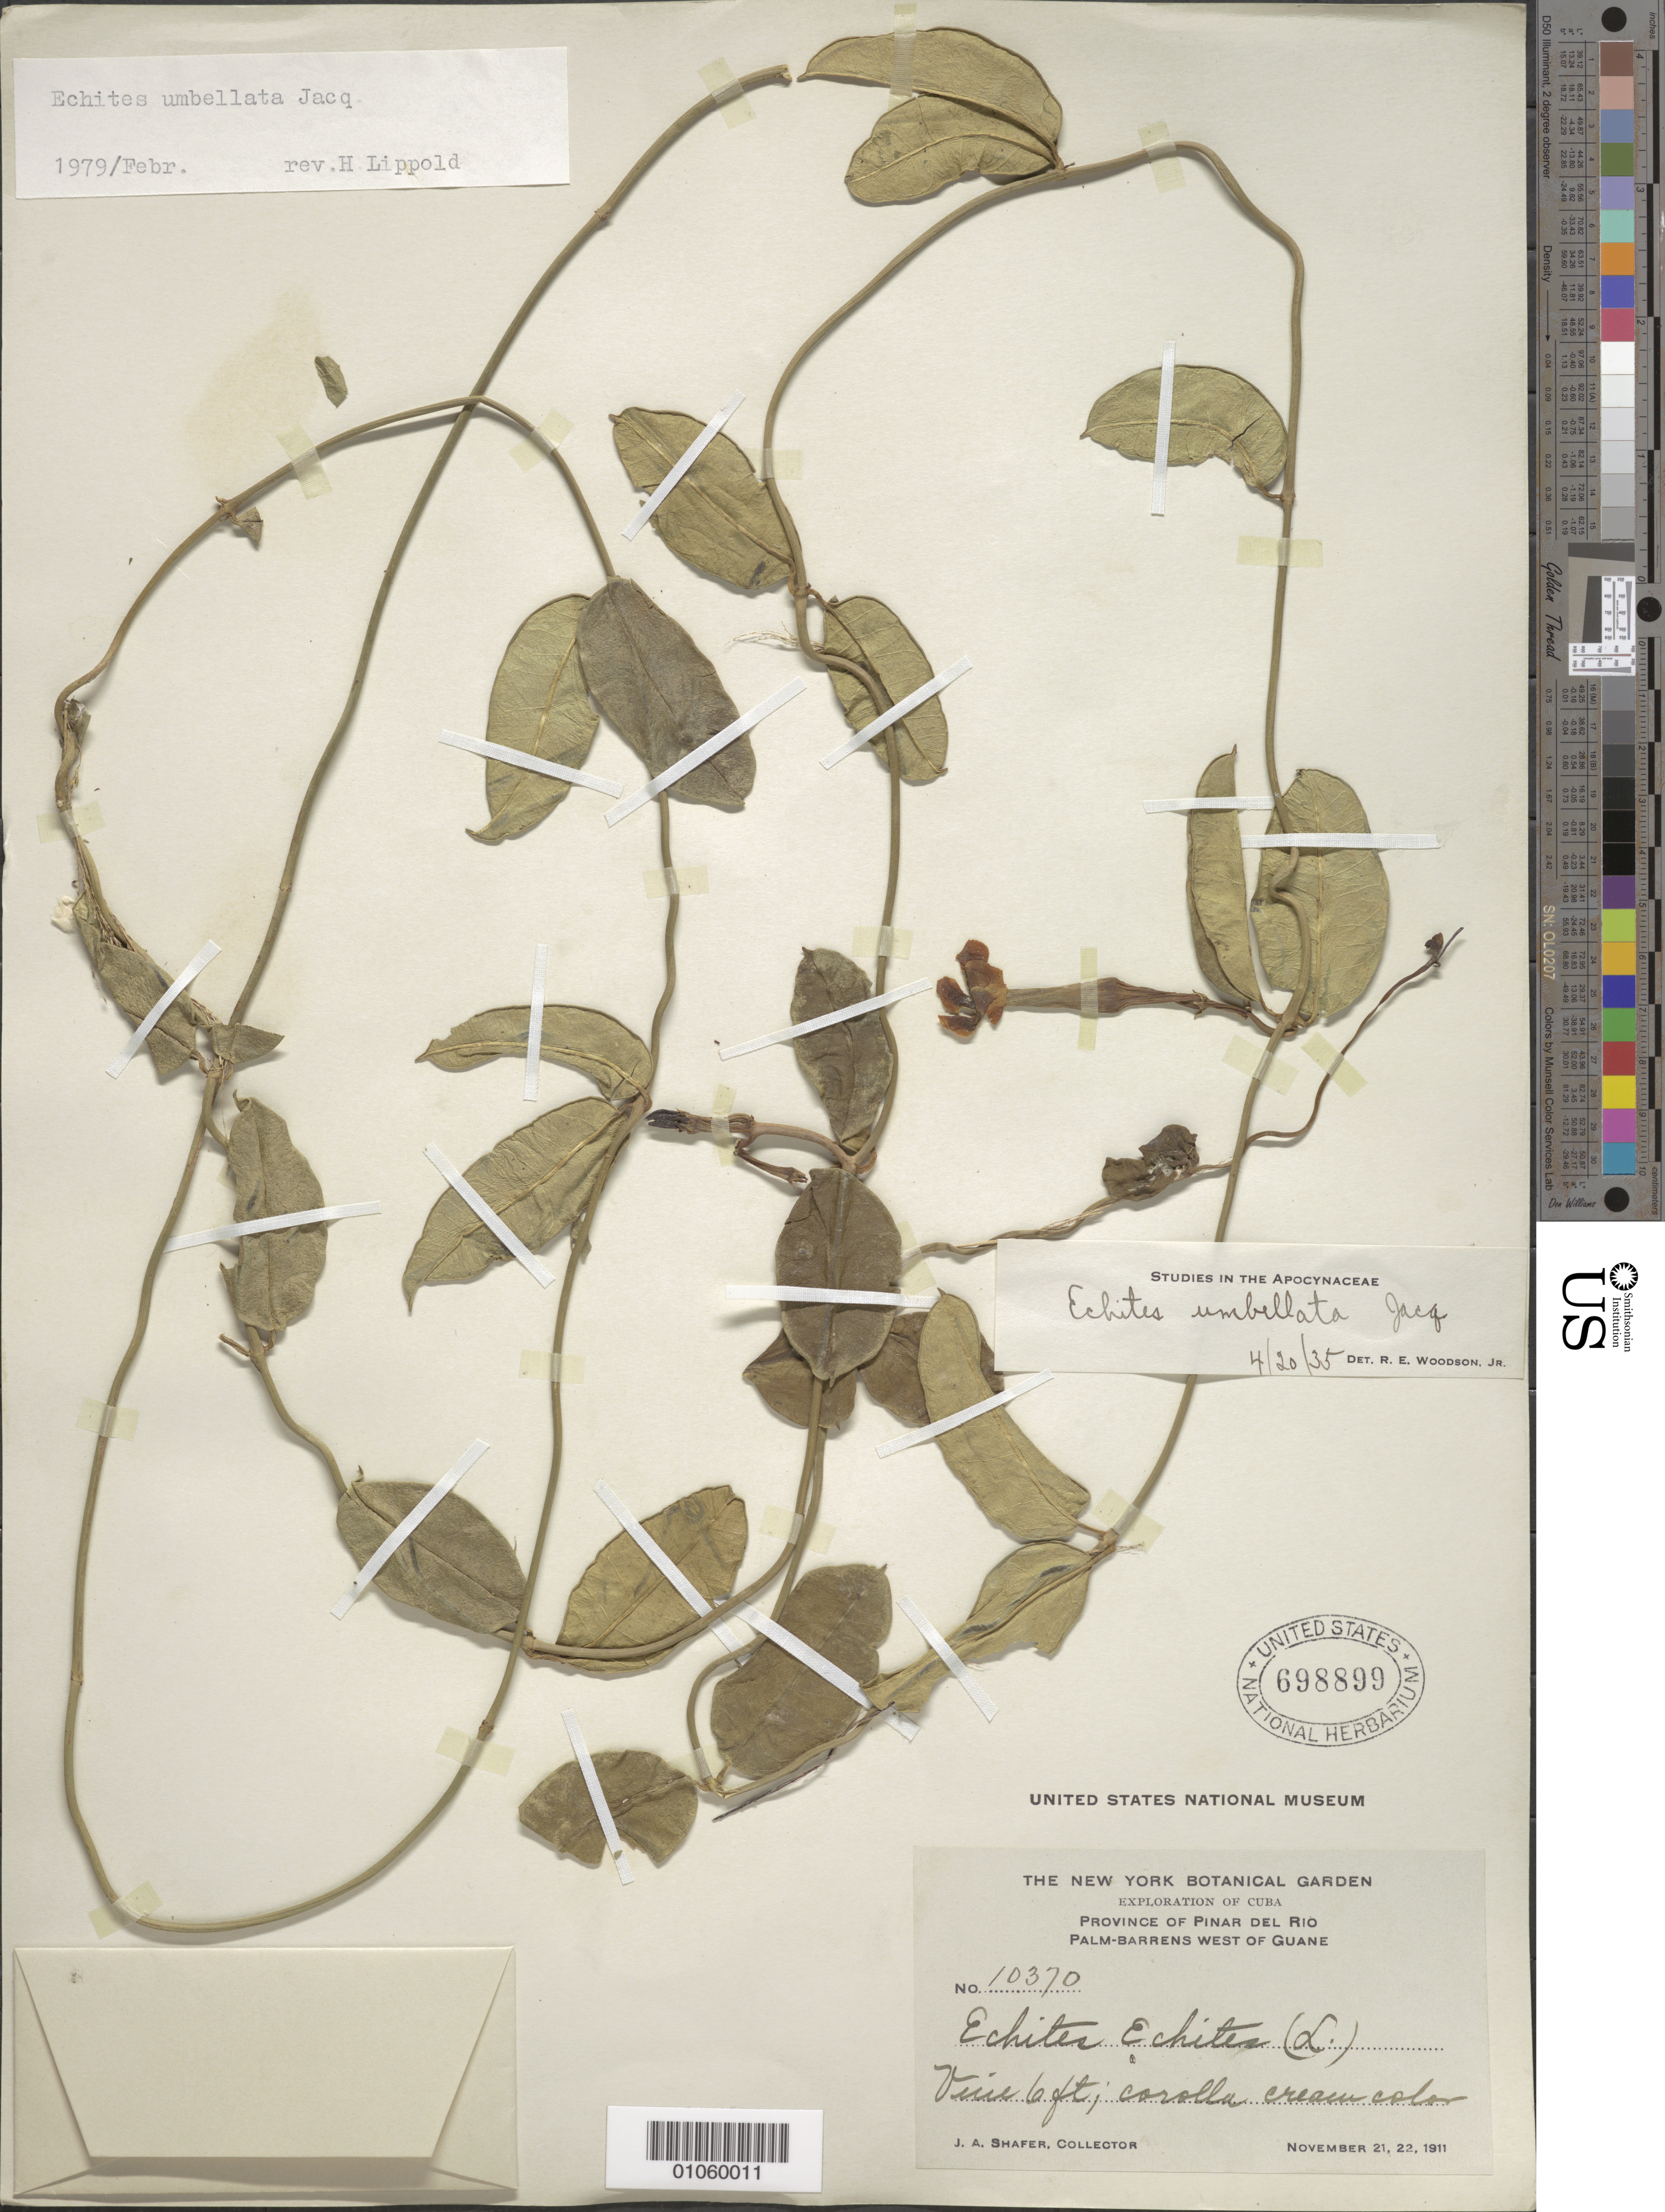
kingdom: Plantae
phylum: Tracheophyta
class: Magnoliopsida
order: Gentianales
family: Apocynaceae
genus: Echites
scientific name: Echites umbellatus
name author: Jacq.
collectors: J. A. Shafer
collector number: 10370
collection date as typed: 21 Nov 1911 to 22 Nov 1911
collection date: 1911-11-21/1911-11-22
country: Cuba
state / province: Pinar del Rio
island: Cuba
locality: Palm-barrens west of Guane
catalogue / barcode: US 698899